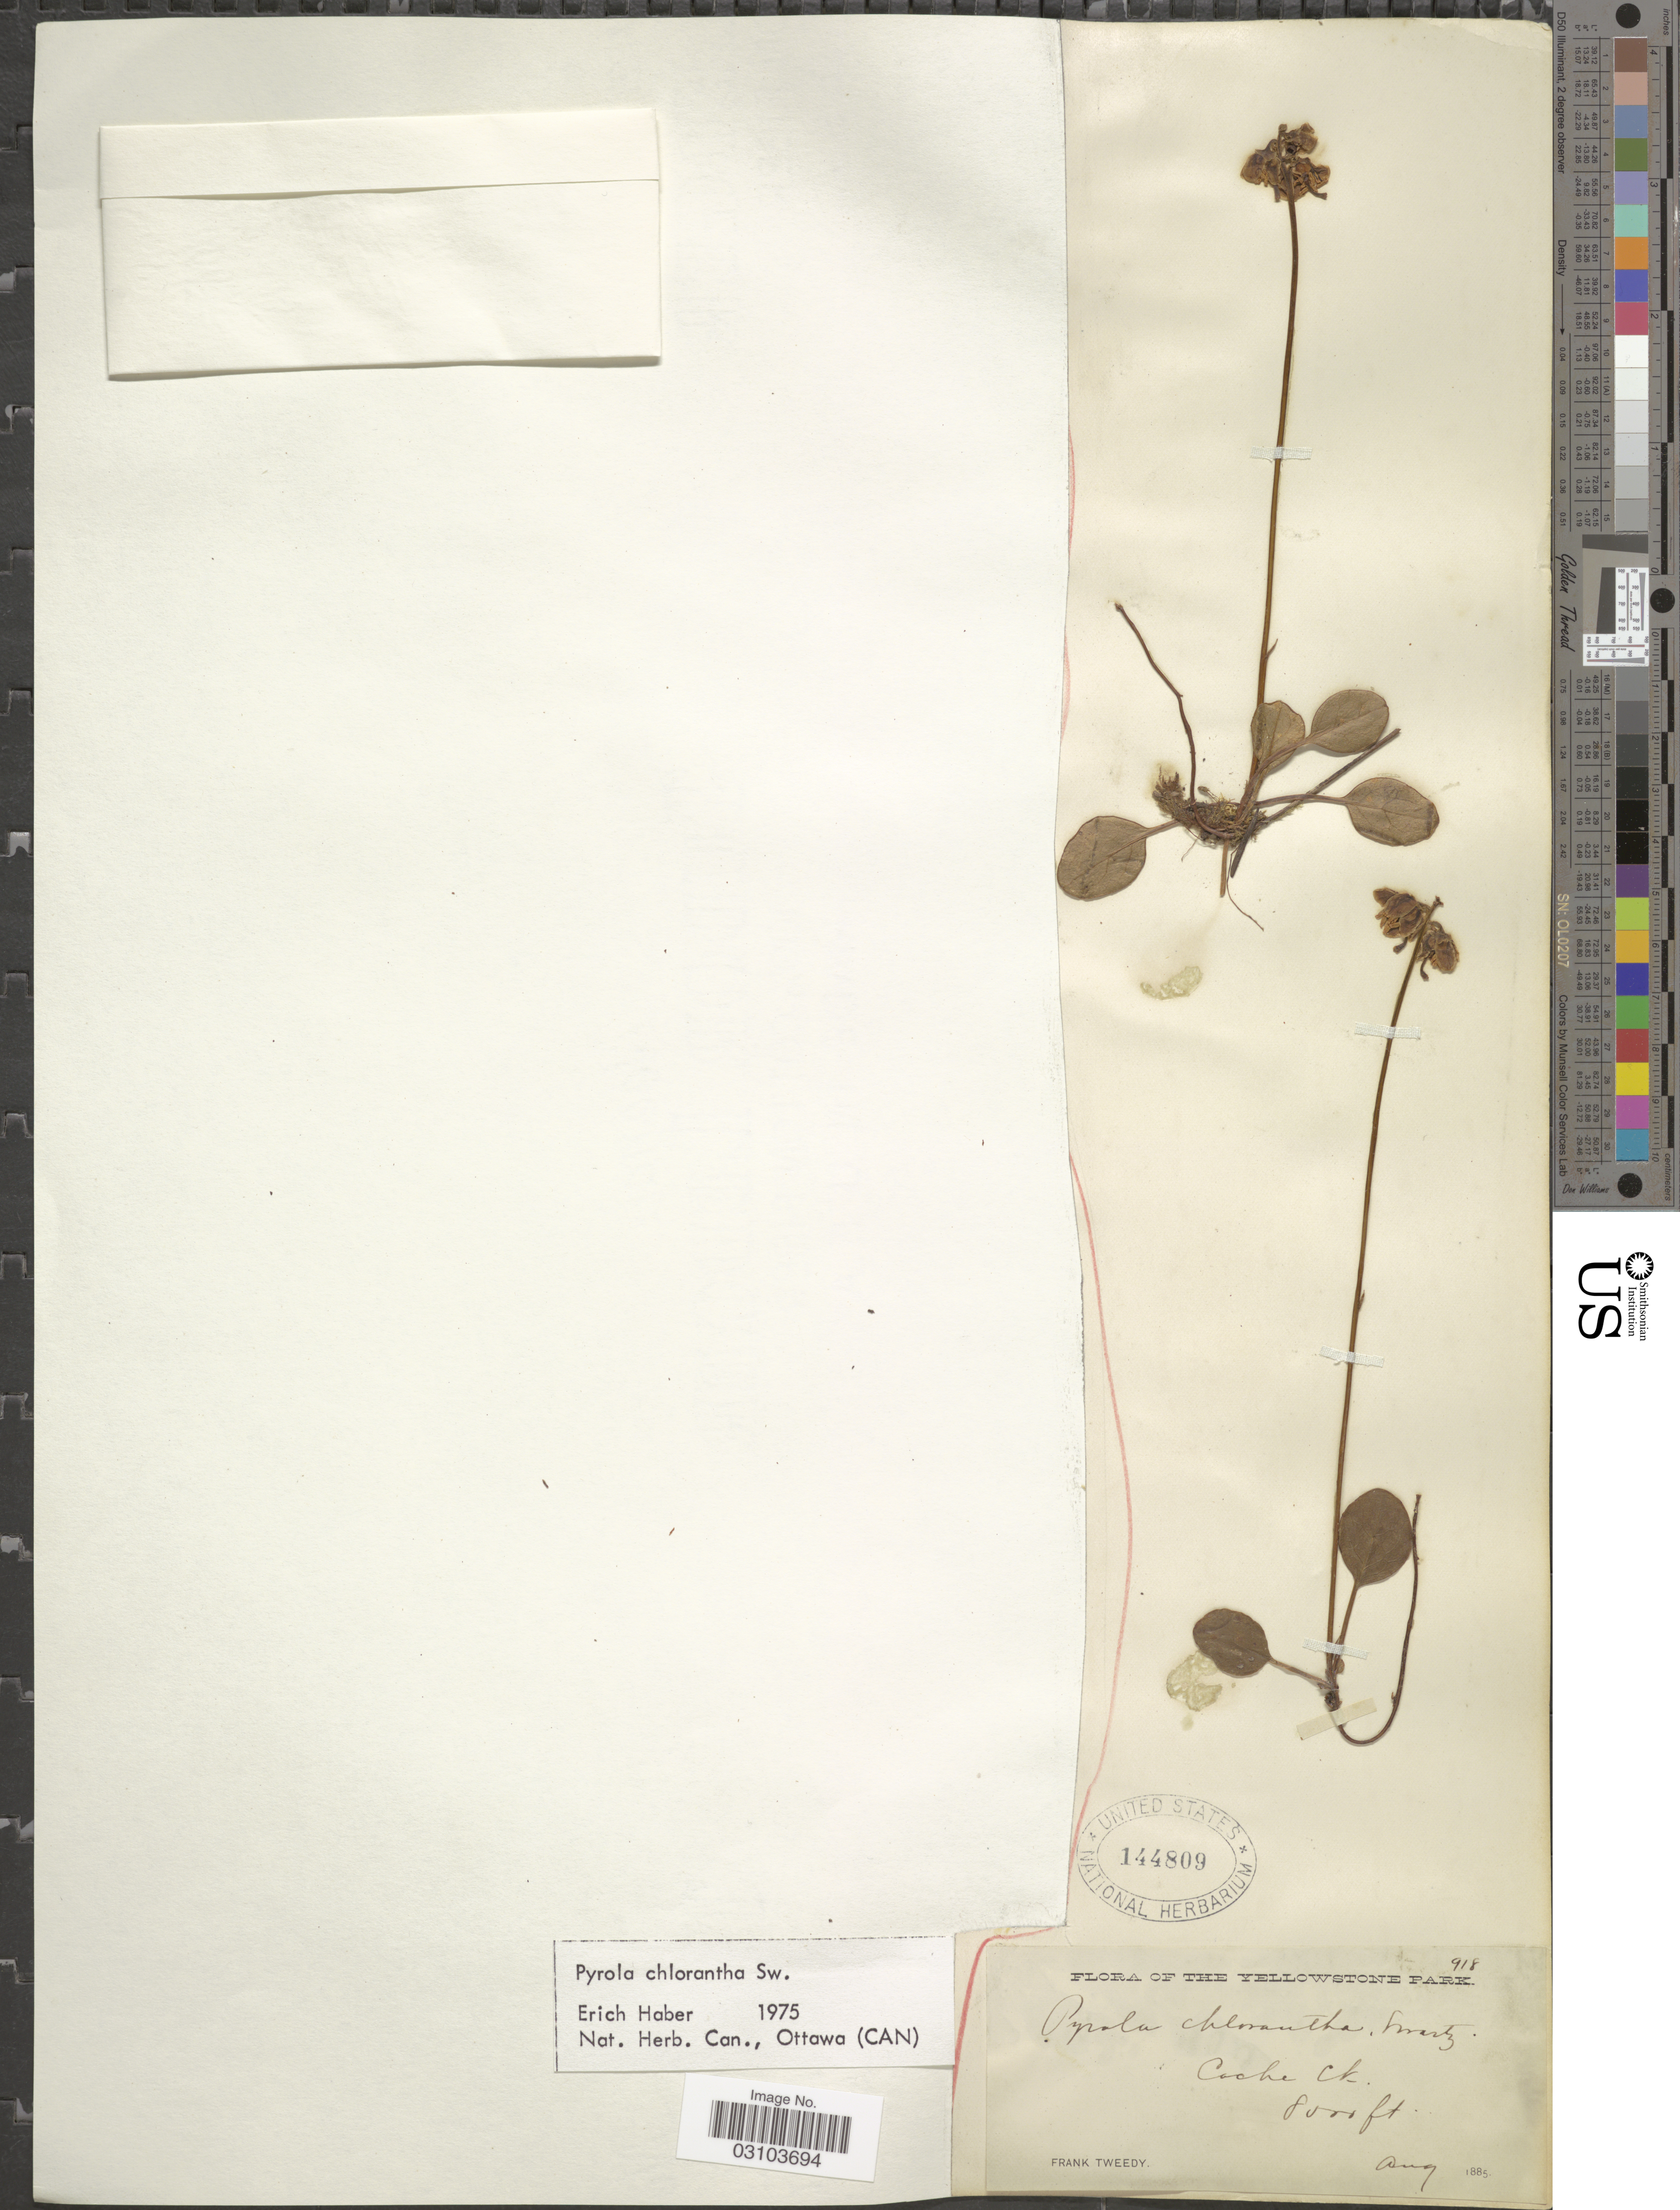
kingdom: Plantae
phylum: Tracheophyta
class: Magnoliopsida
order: Ericales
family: Ericaceae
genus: Pyrola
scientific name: Pyrola chlorantha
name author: Schweigg.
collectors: F. Tweedy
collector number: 918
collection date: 1885-08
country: United States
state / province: Wyoming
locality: The Yellowstone Park. Cache Ck.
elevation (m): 2438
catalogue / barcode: US 144809